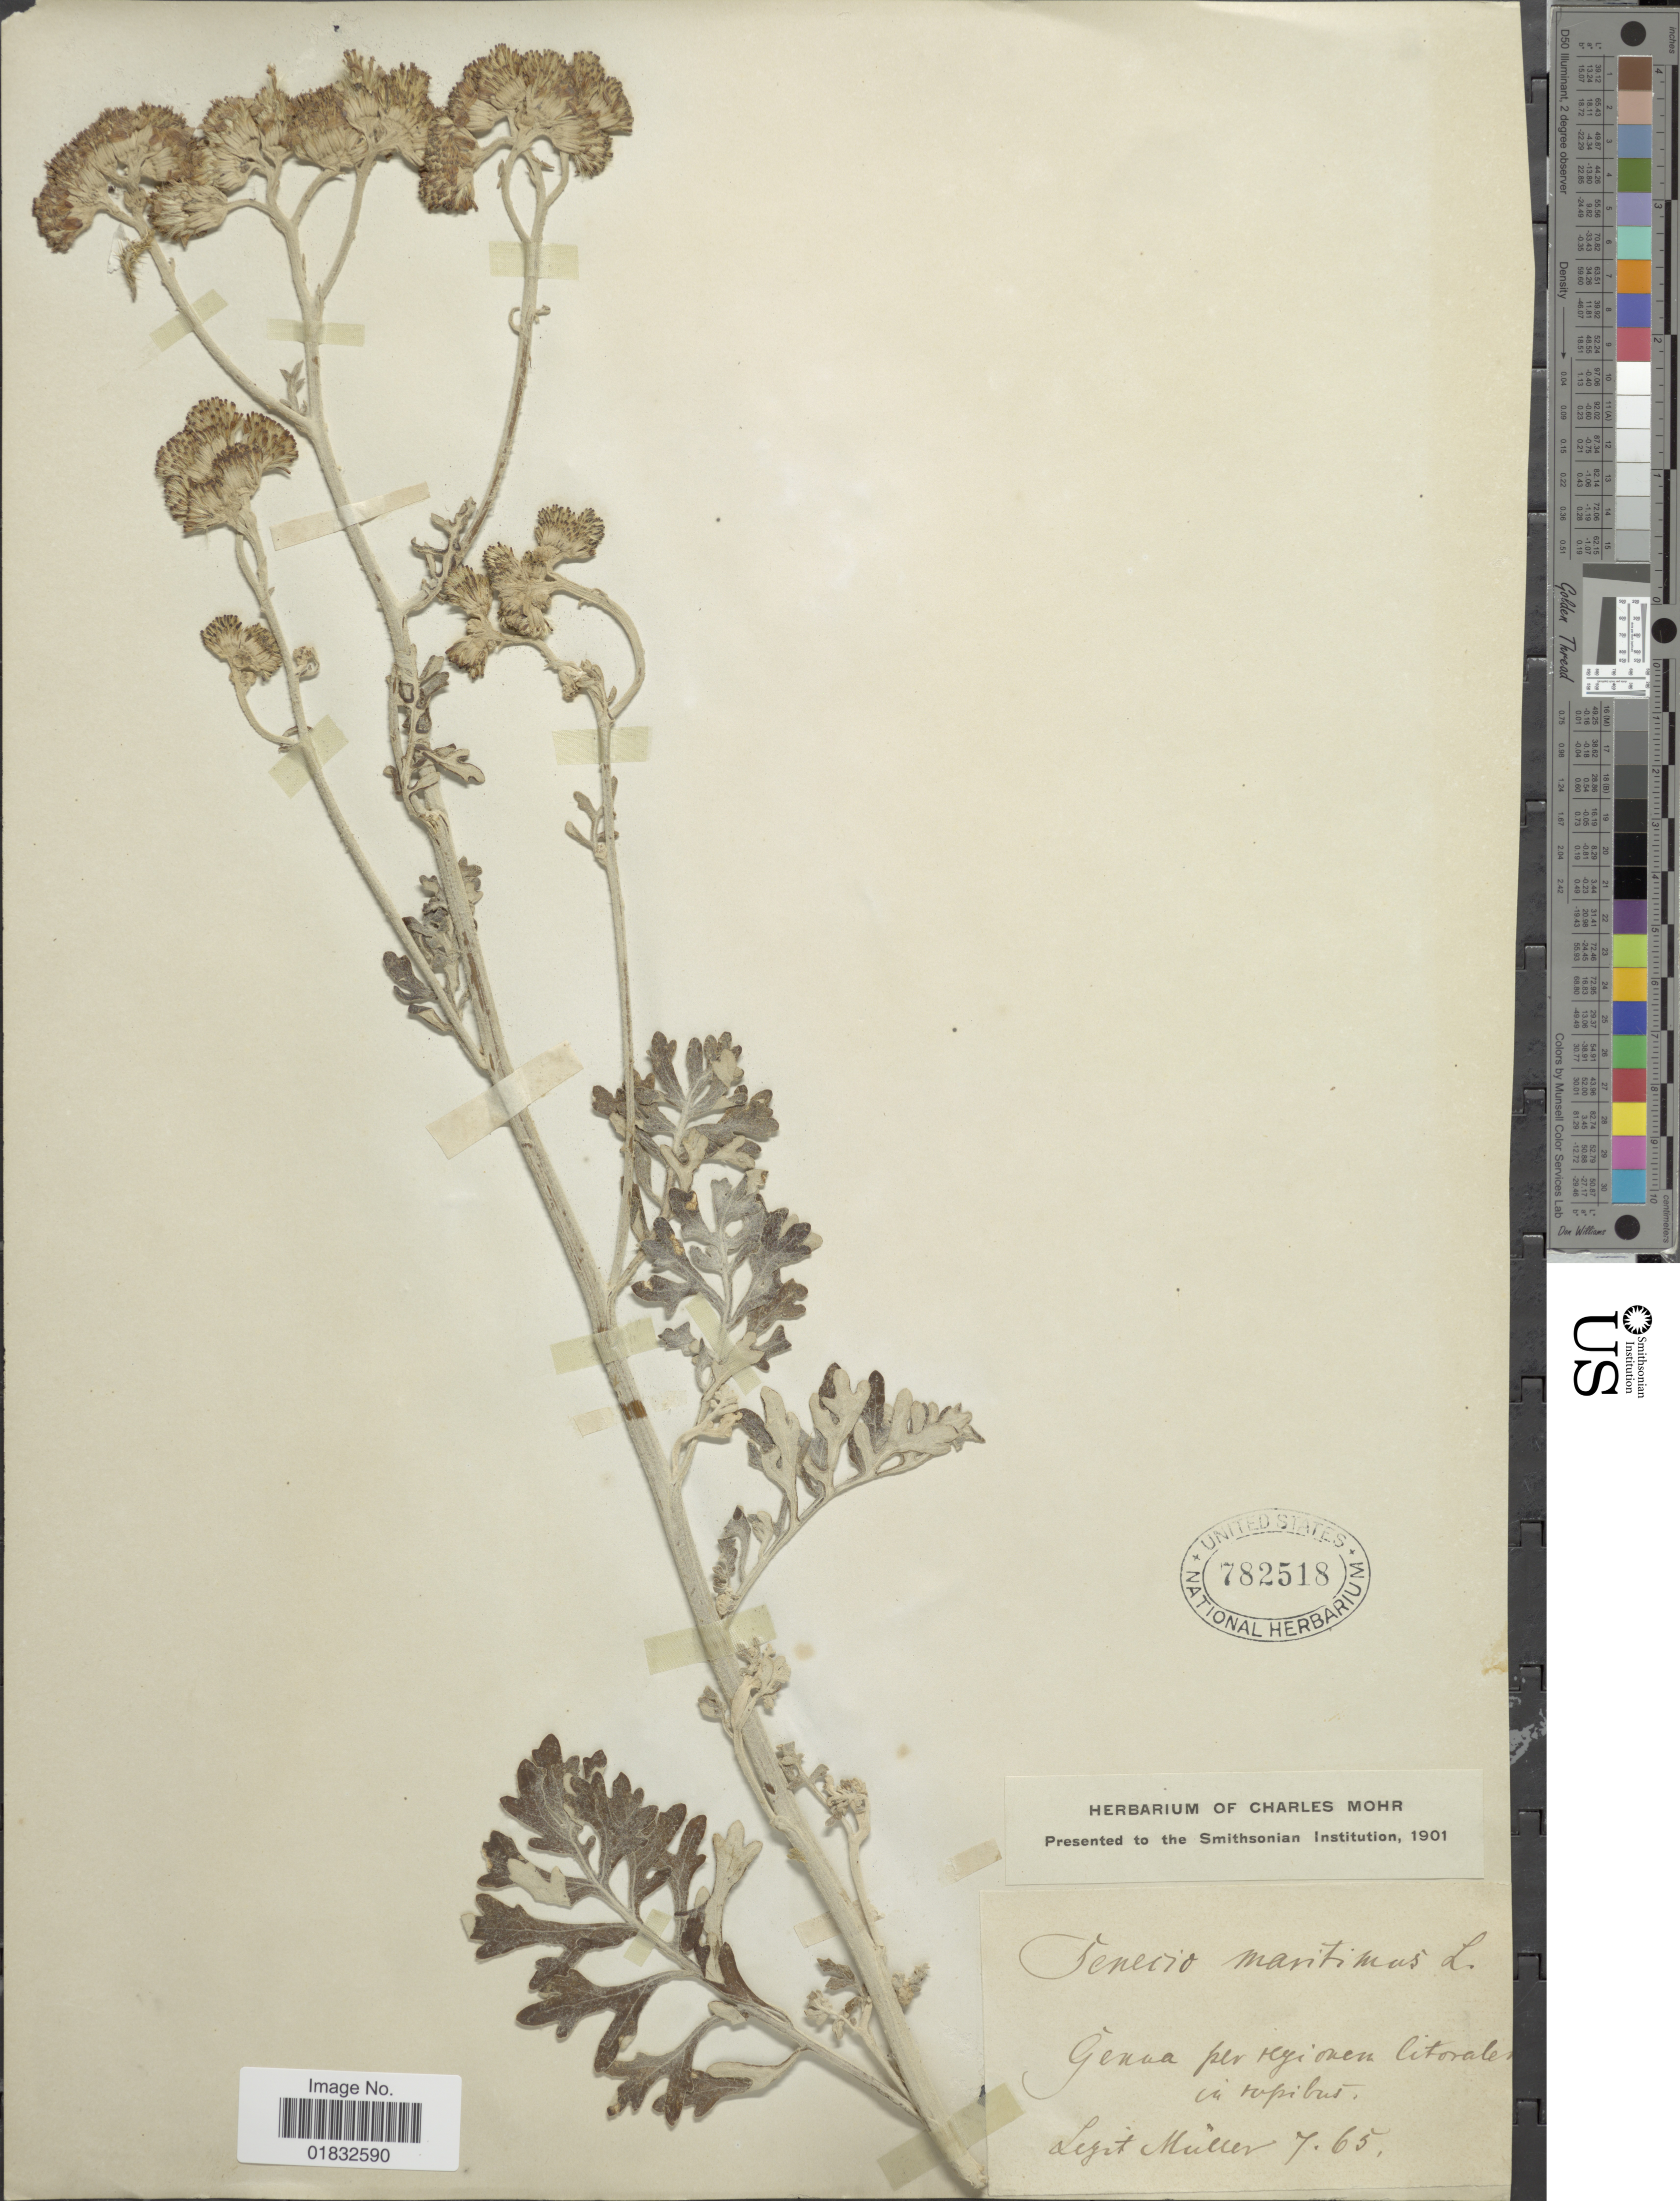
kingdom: Plantae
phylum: Tracheophyta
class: Magnoliopsida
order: Asterales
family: Asteraceae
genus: Jacobaea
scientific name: Jacobaea maritima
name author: (L.) Pelser & Meijden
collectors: -- Müller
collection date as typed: Transcribed d/m/y: /7/65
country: Italy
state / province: Liguria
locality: Genua per regionen litorale in rupibus [interpreted]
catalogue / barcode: US 782518